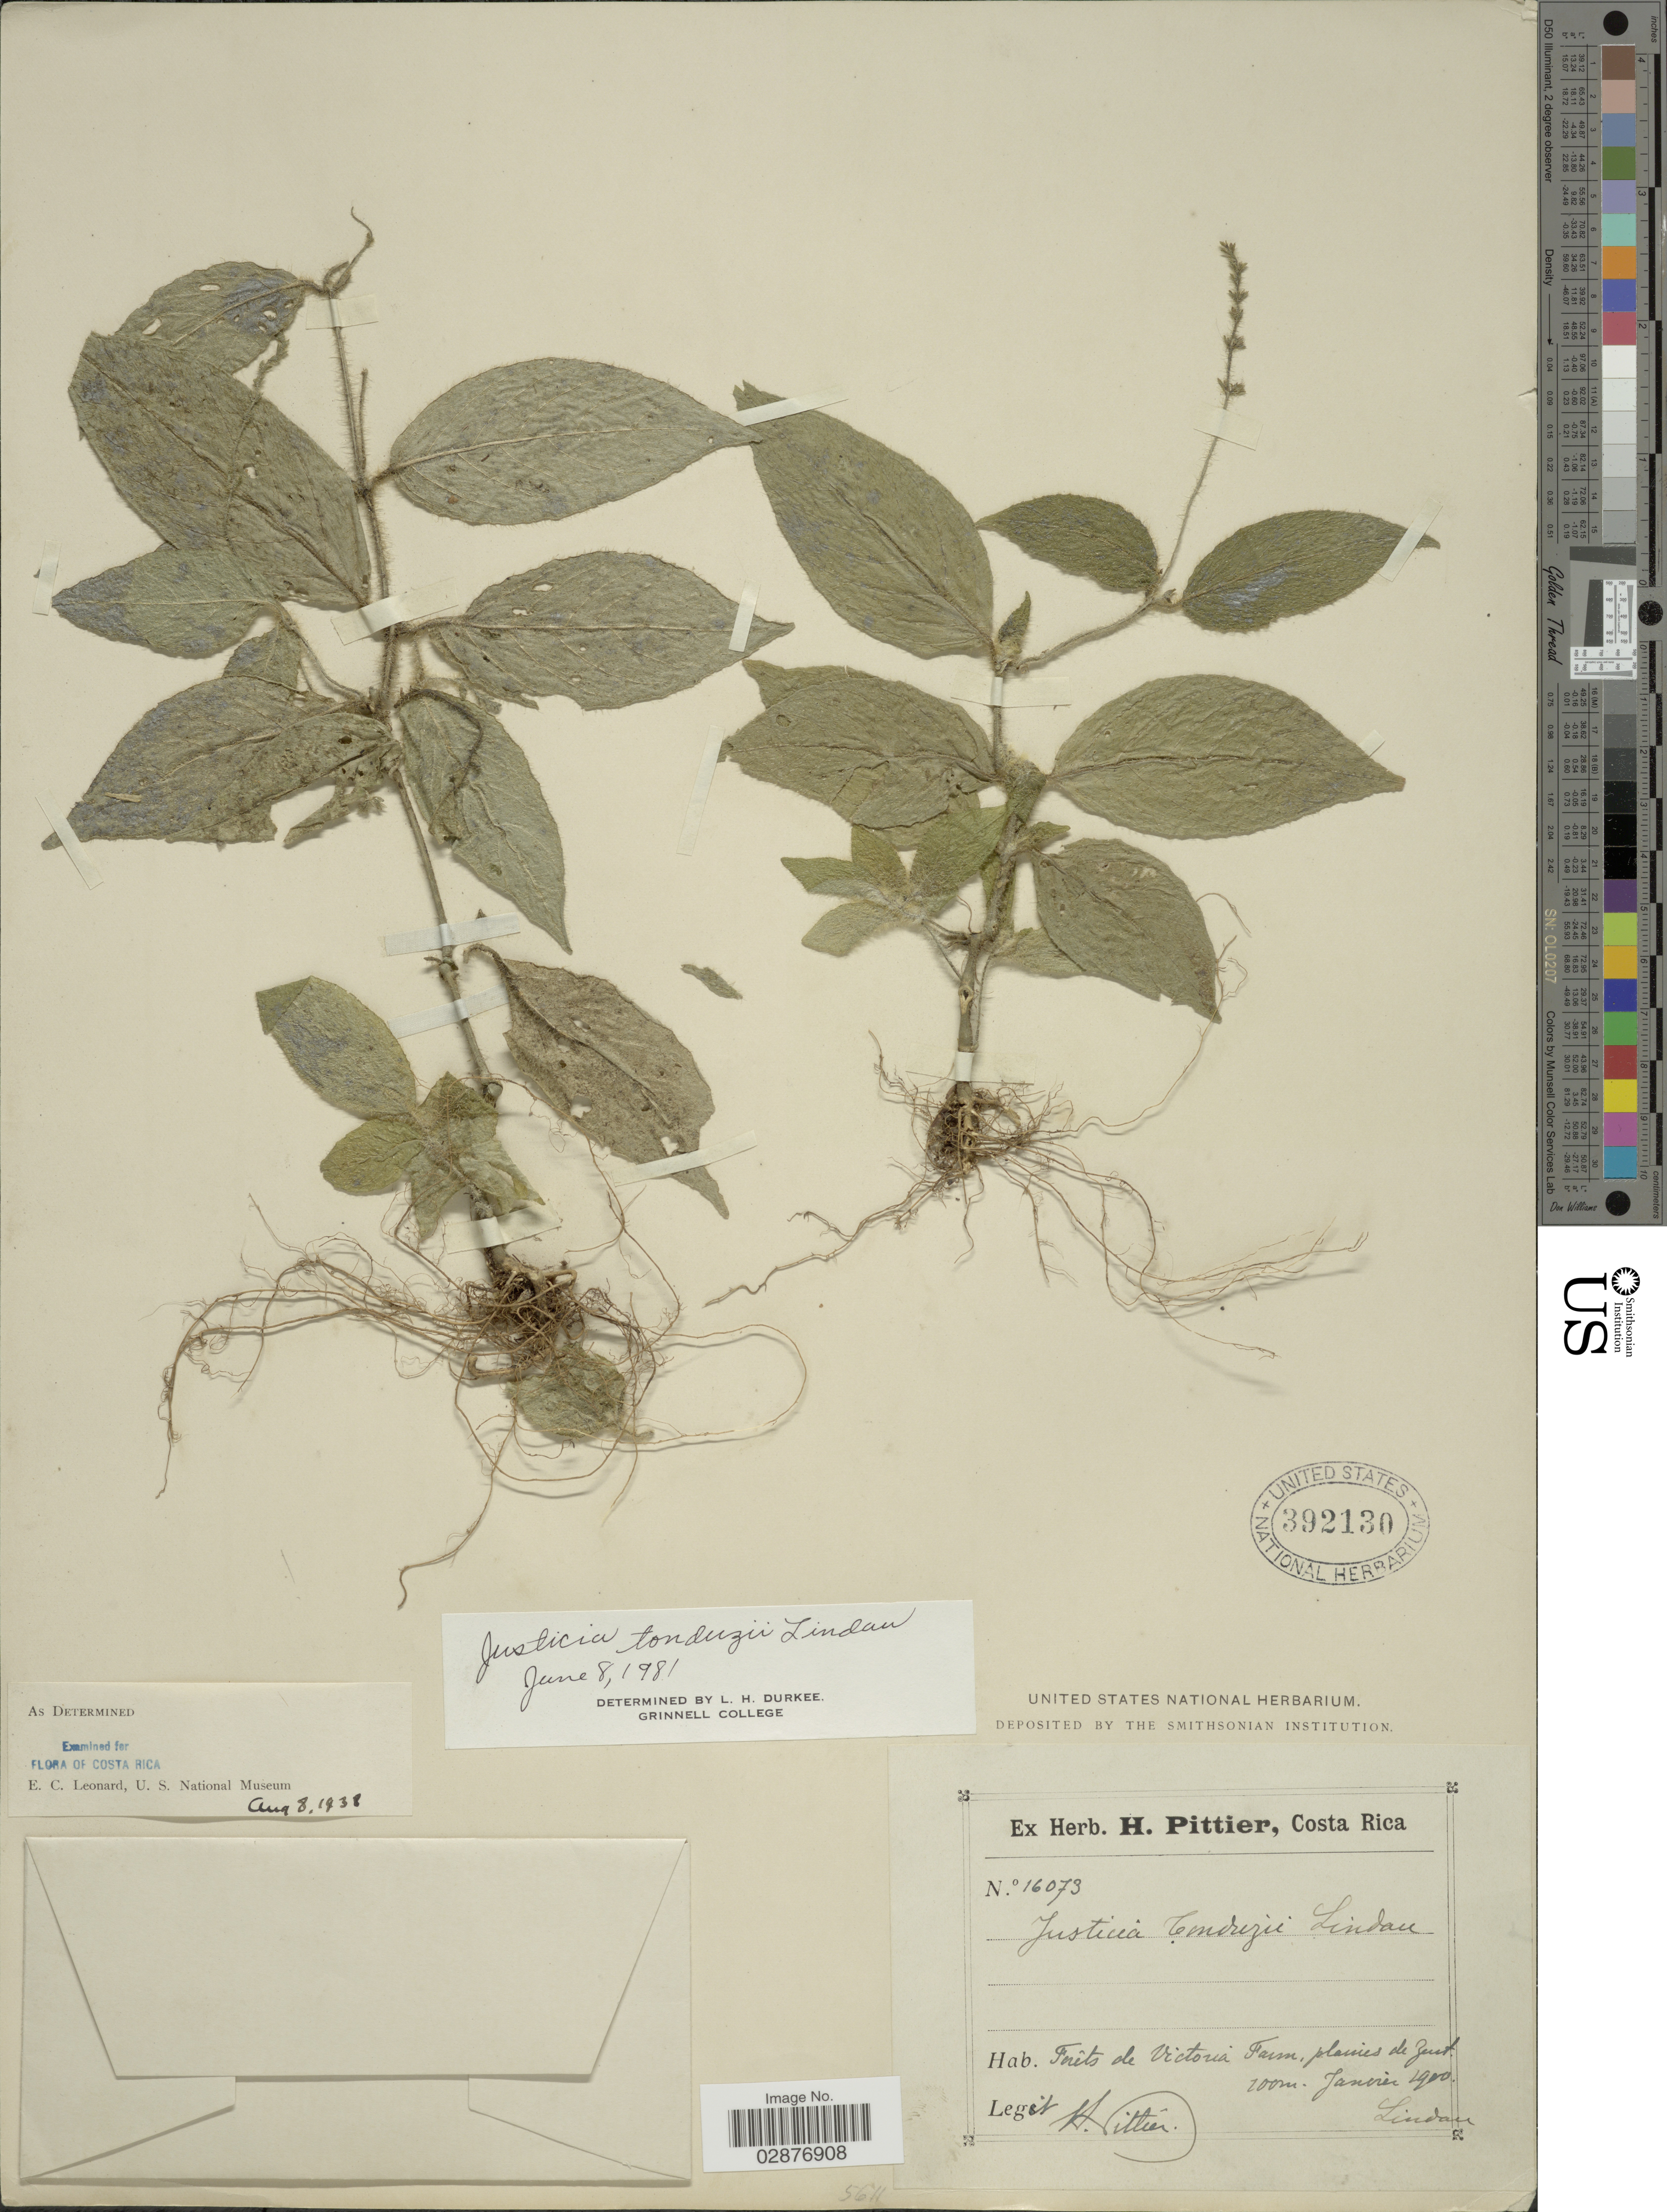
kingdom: Plantae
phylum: Tracheophyta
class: Magnoliopsida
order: Lamiales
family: Acanthaceae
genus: Justicia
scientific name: Justicia tonduzii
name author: Lindau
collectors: H. F. Pittier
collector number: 16073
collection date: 1900-01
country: Costa Rica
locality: Forêts de Victoria Farm, plaines de Zent.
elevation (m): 200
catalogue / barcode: US 392130